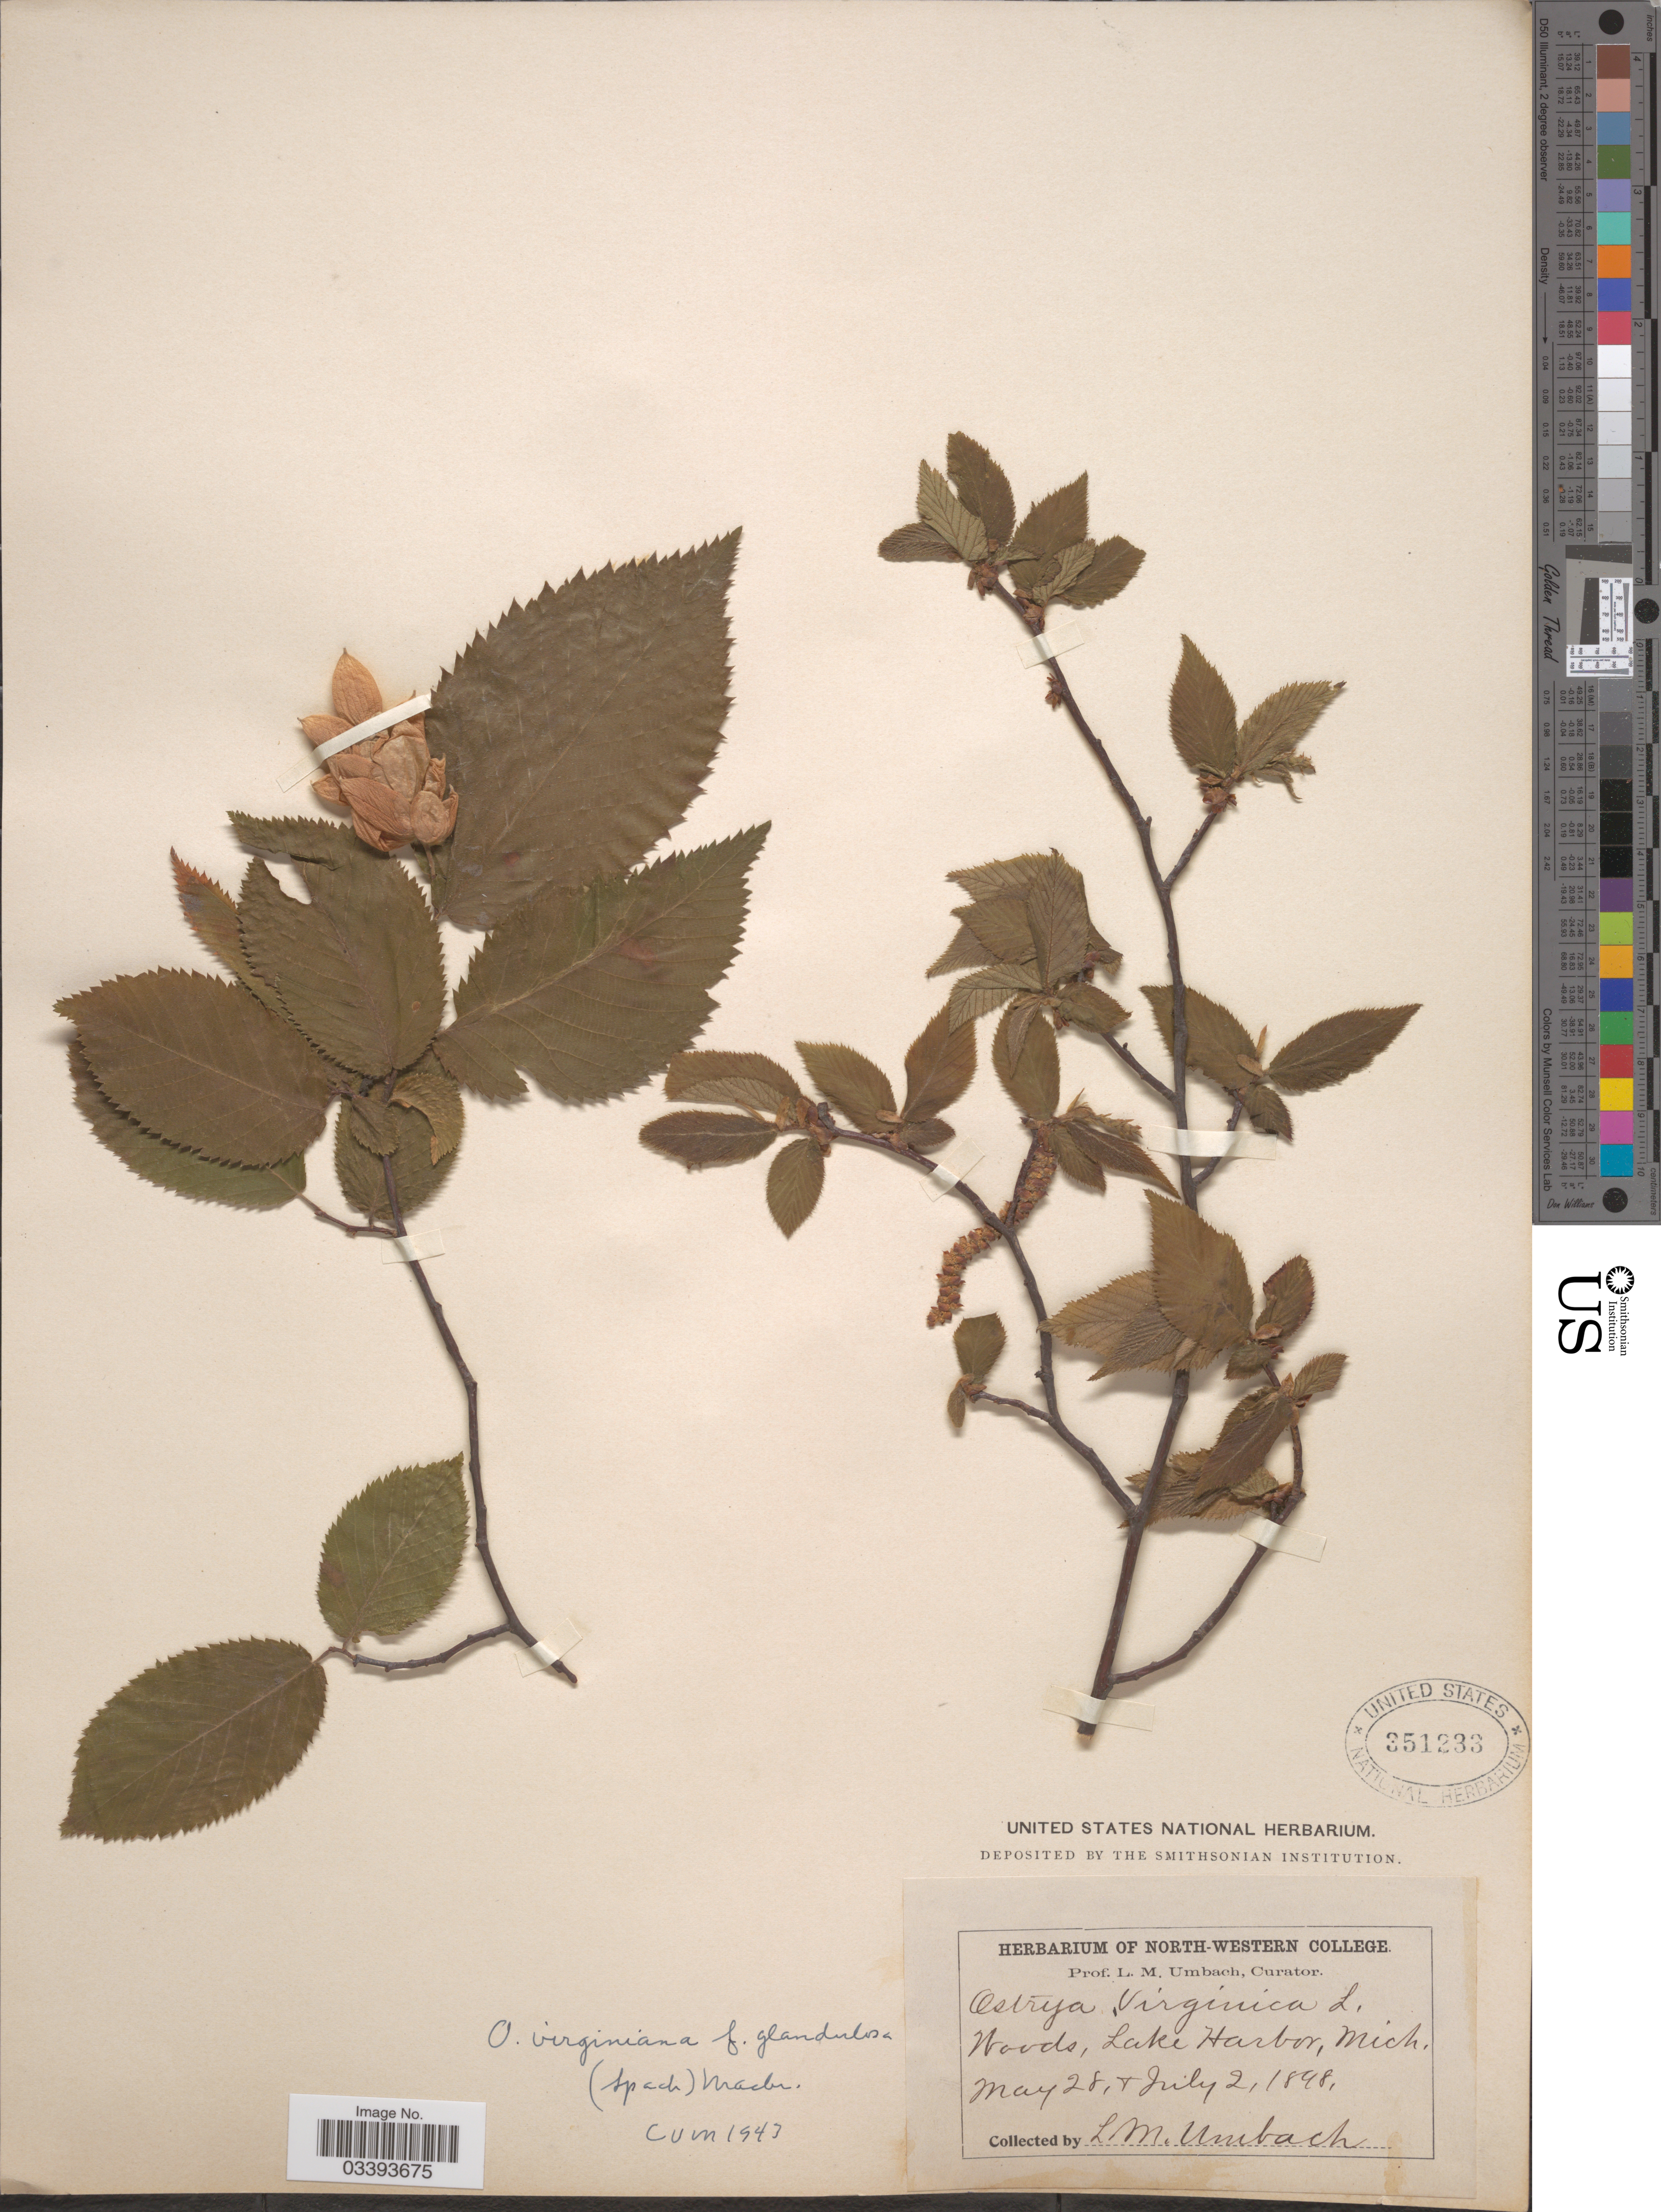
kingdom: Plantae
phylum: Tracheophyta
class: Magnoliopsida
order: Fagales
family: Betulaceae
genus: Ostrya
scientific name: Ostrya virginiana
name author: (Mill.) K. Koch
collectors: L. M. Umbach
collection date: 1898-05-28/1898-07-02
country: United States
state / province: Michigan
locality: Lake Harbor.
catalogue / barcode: US 351233